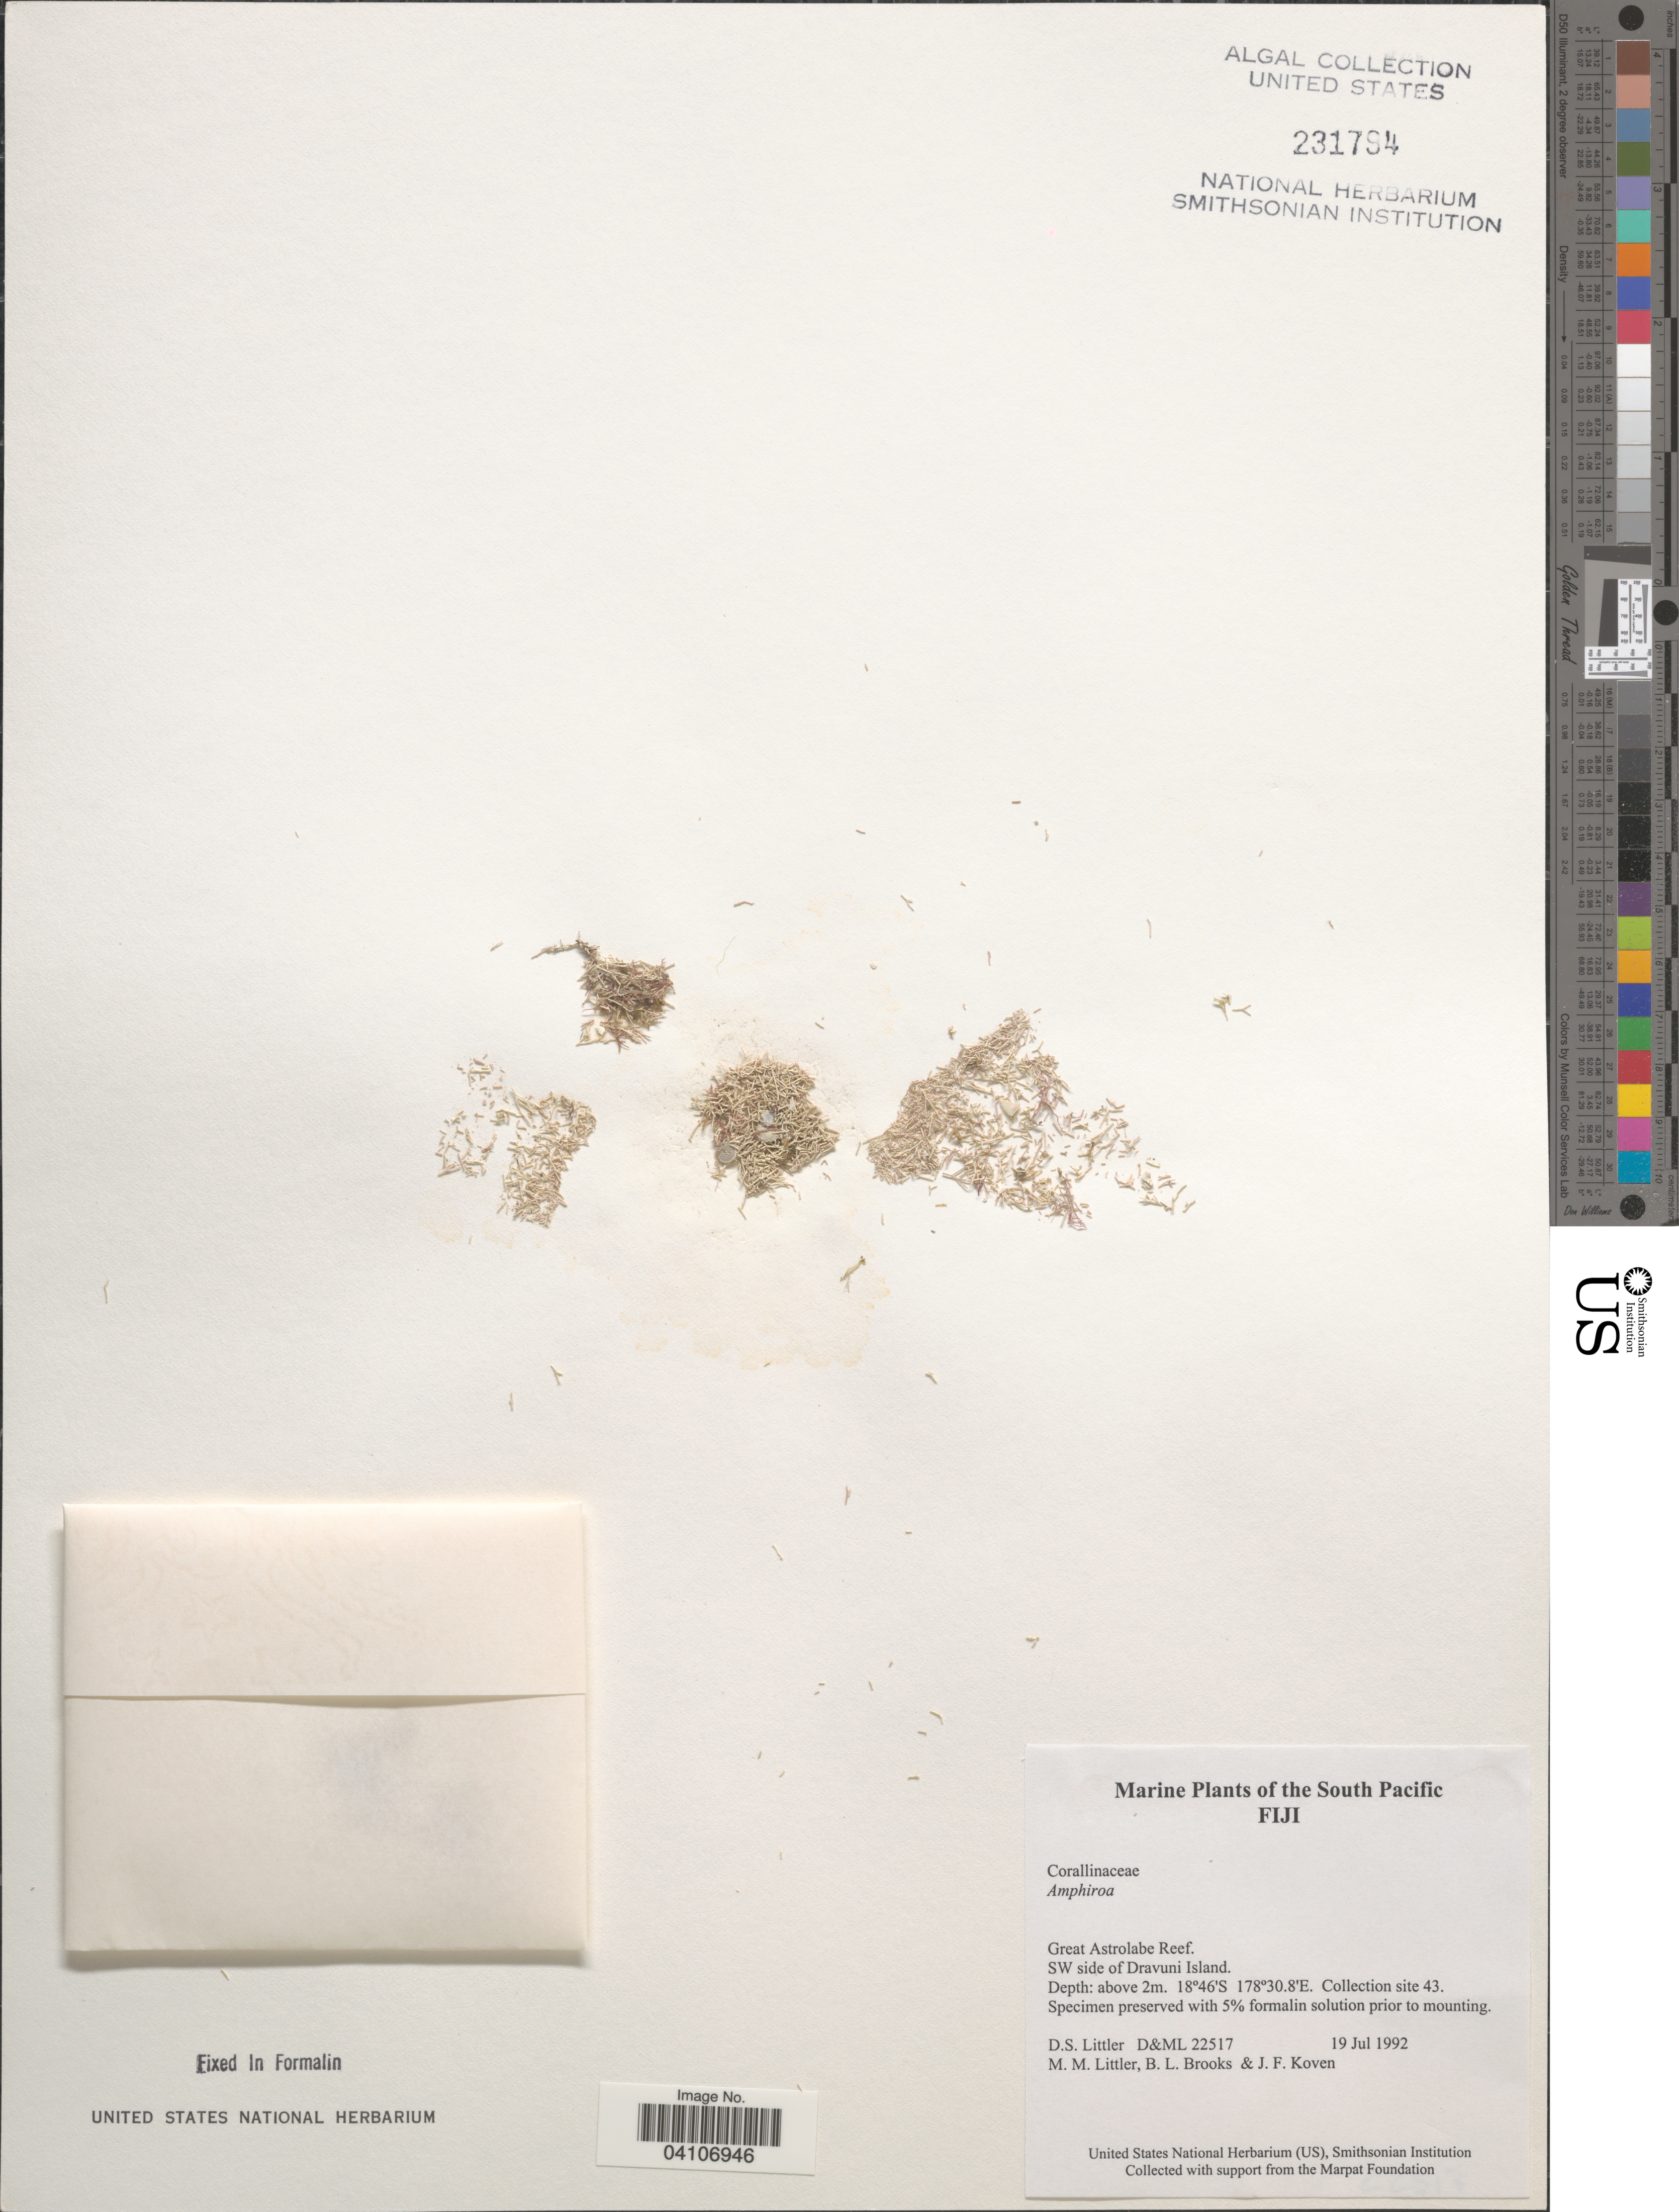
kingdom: Plantae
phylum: Rhodophyta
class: Florideophyceae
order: Corallinales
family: Lithophyllaceae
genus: Amphiroa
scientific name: Amphiroa sp.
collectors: D. S. Littler, B. Brooks & J. Koven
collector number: D&ML22517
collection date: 1992-07-19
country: Fiji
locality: Great Astrolabe Reef. SW side of Dravuni Island. Collection site 43.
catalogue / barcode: US 231794